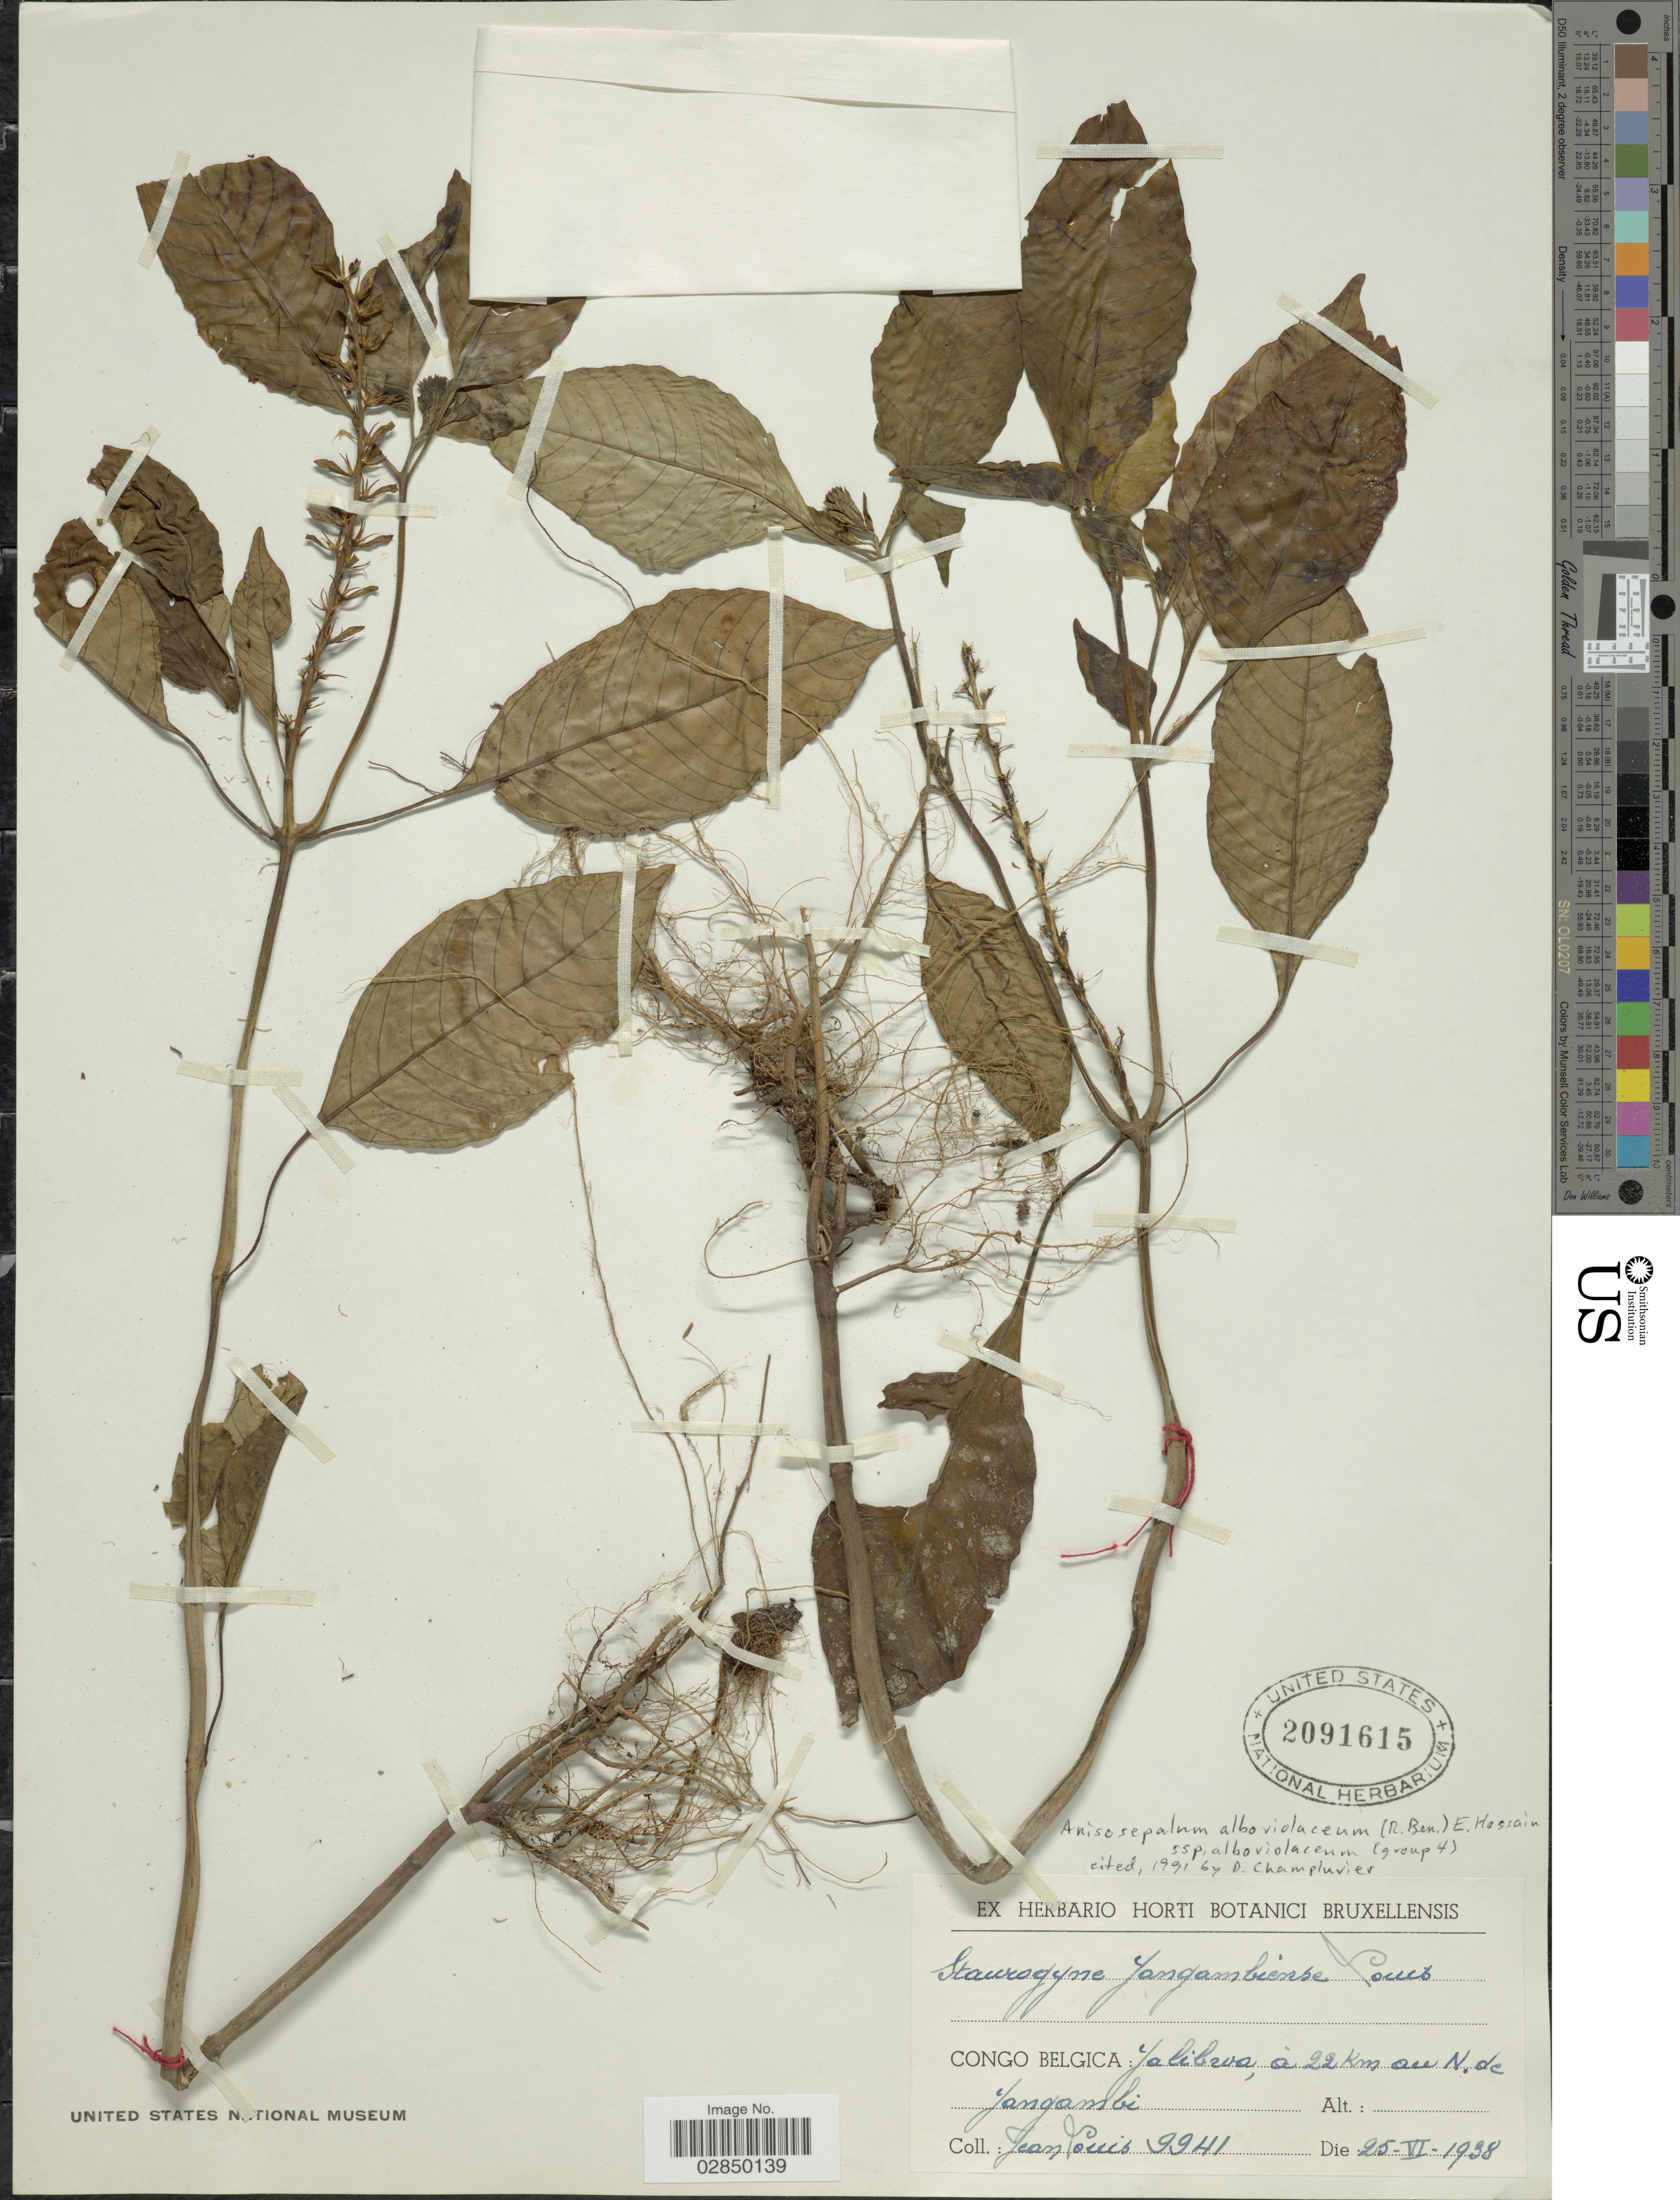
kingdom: Plantae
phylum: Tracheophyta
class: Magnoliopsida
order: Lamiales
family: Acanthaceae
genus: Anisosepalum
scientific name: Anisosepalum alboviolaceum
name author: (Benoist) E. Hossain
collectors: J. Louis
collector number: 9941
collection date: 1938-06-25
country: Congo, Democratic Republic of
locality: Congo Belgica: Yalibroa, à 22 km au N. de Yangambi.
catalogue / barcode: US 2091615